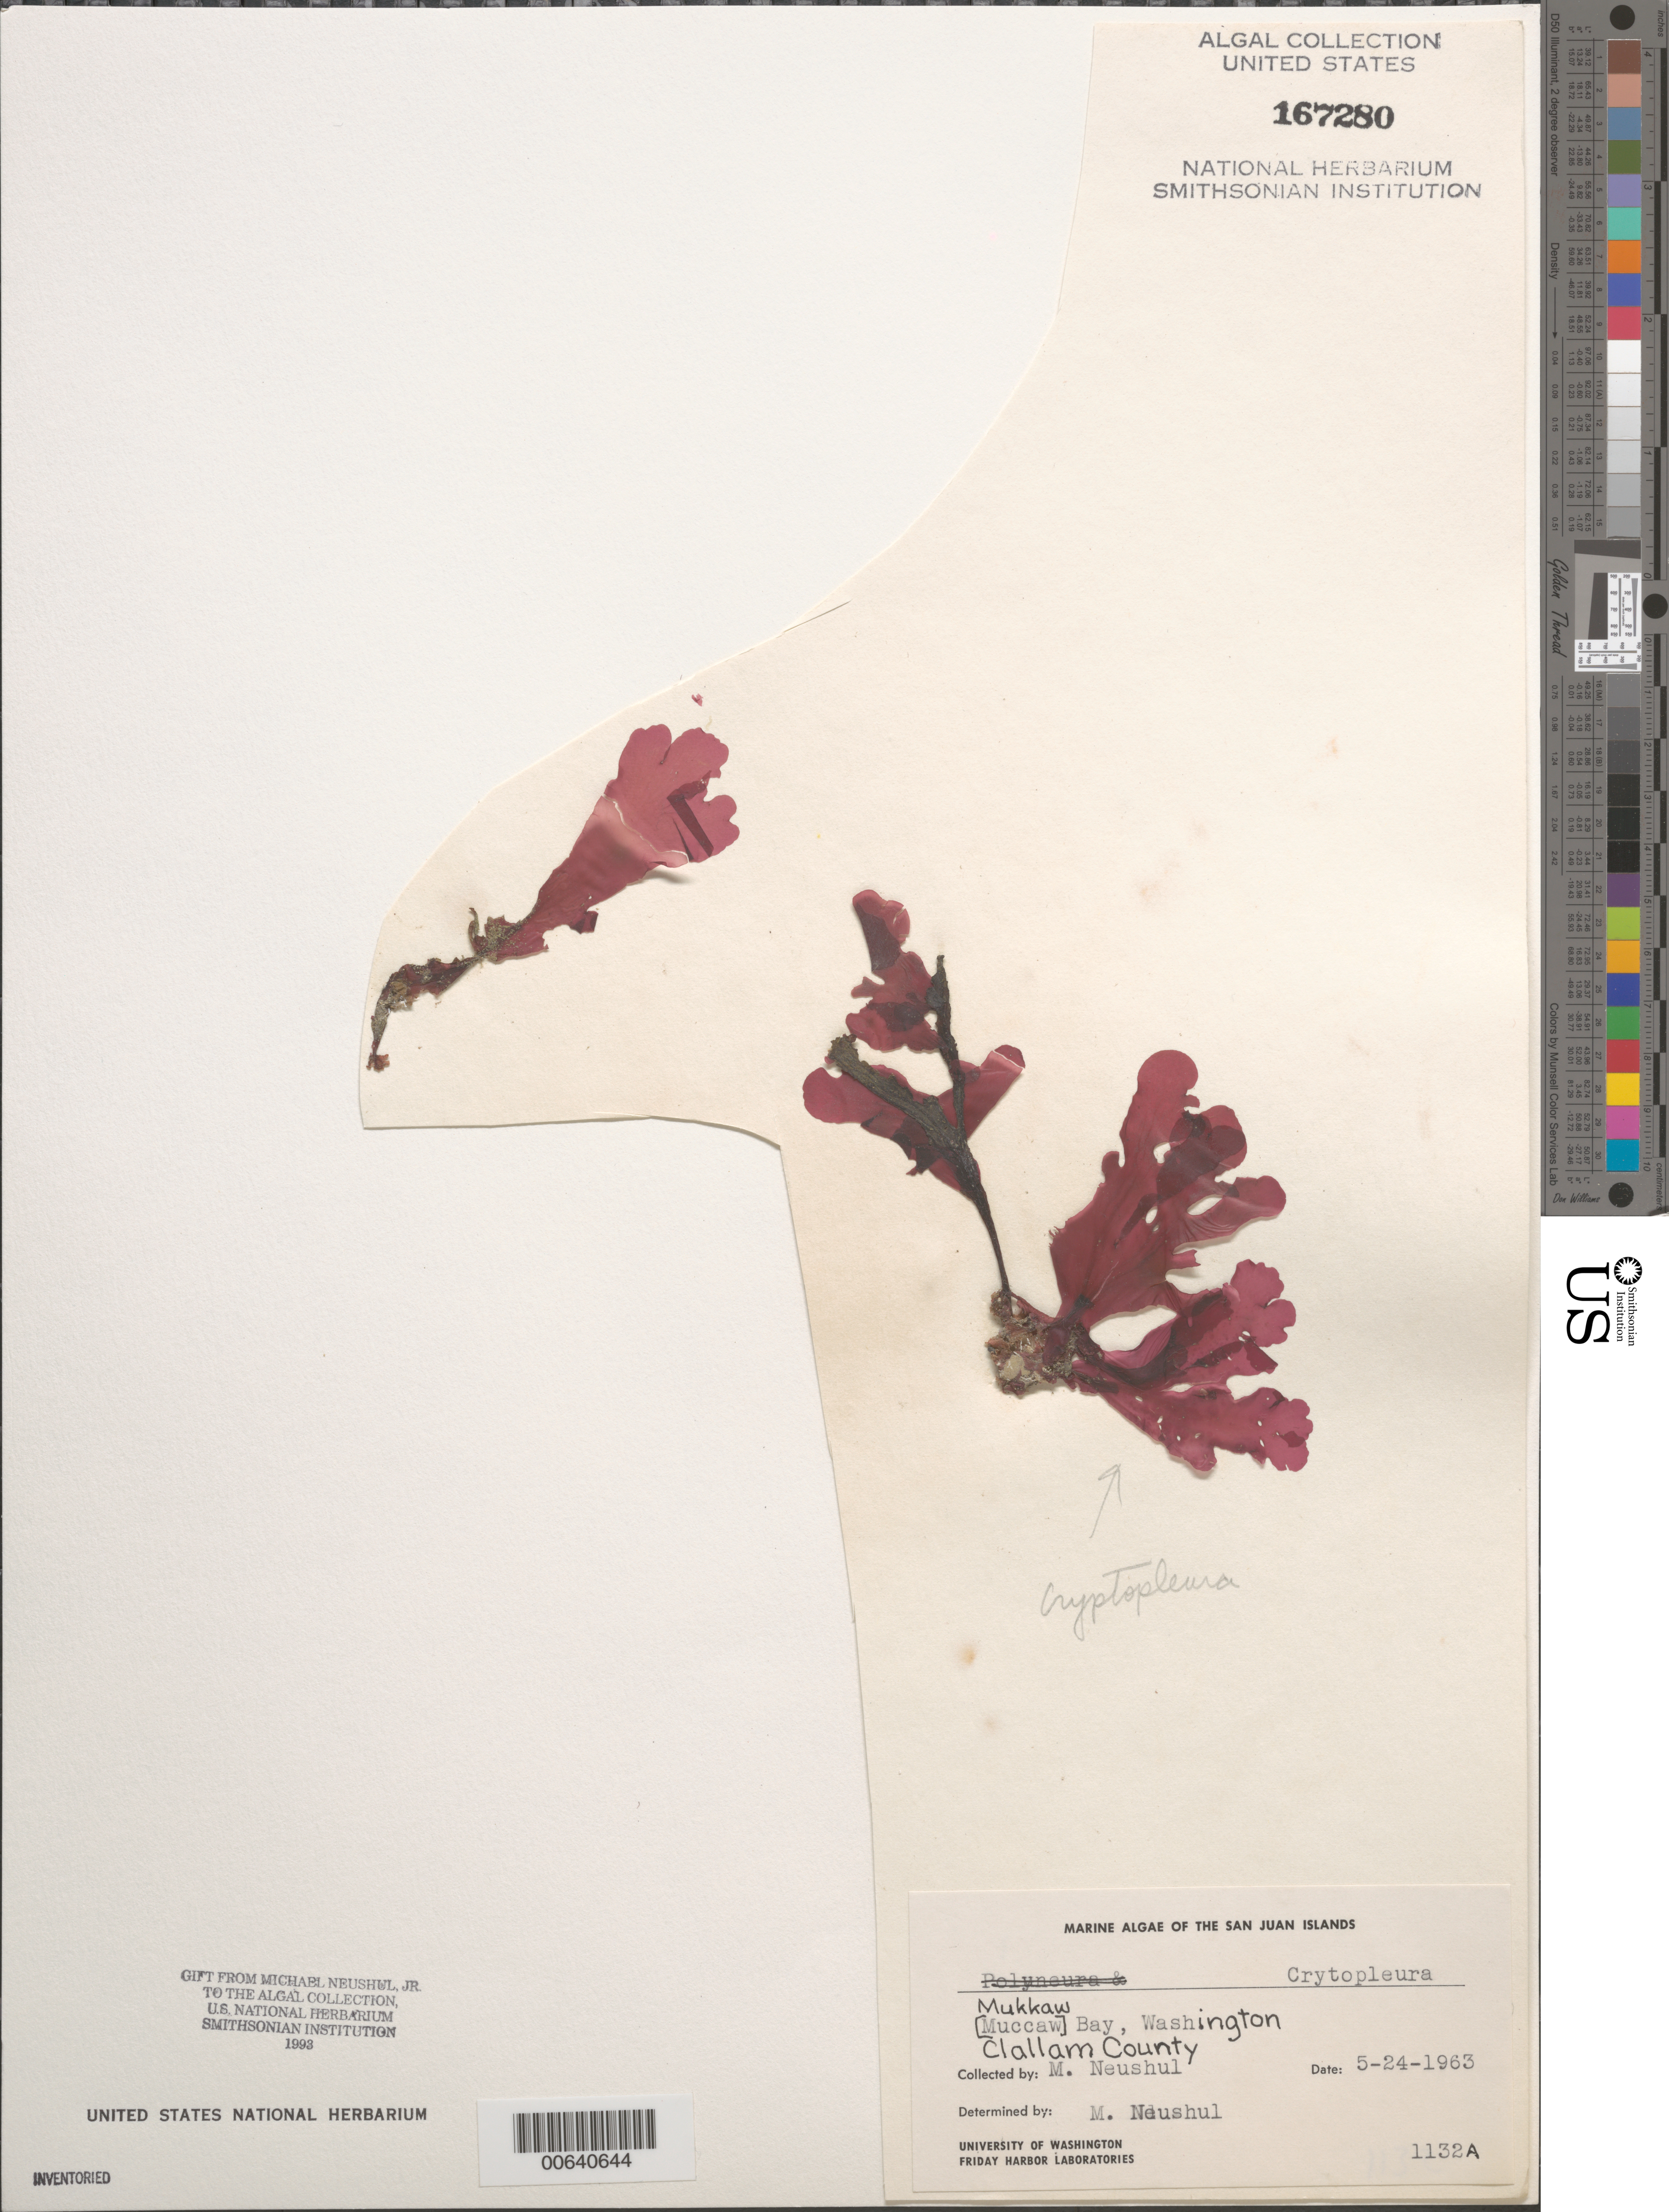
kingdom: Plantae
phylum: Rhodophyta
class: Florideophyceae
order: Ceramiales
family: Delesseriaceae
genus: Cryptopleura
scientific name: Cryptopleura sp.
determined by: Neushul, M.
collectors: M. Neushul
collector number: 1132A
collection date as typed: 24 May 1963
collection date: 1963-05-24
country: United States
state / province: Washington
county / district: Clallam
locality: Mukkaw Bay (Muccaw Bay)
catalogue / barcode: US 167280